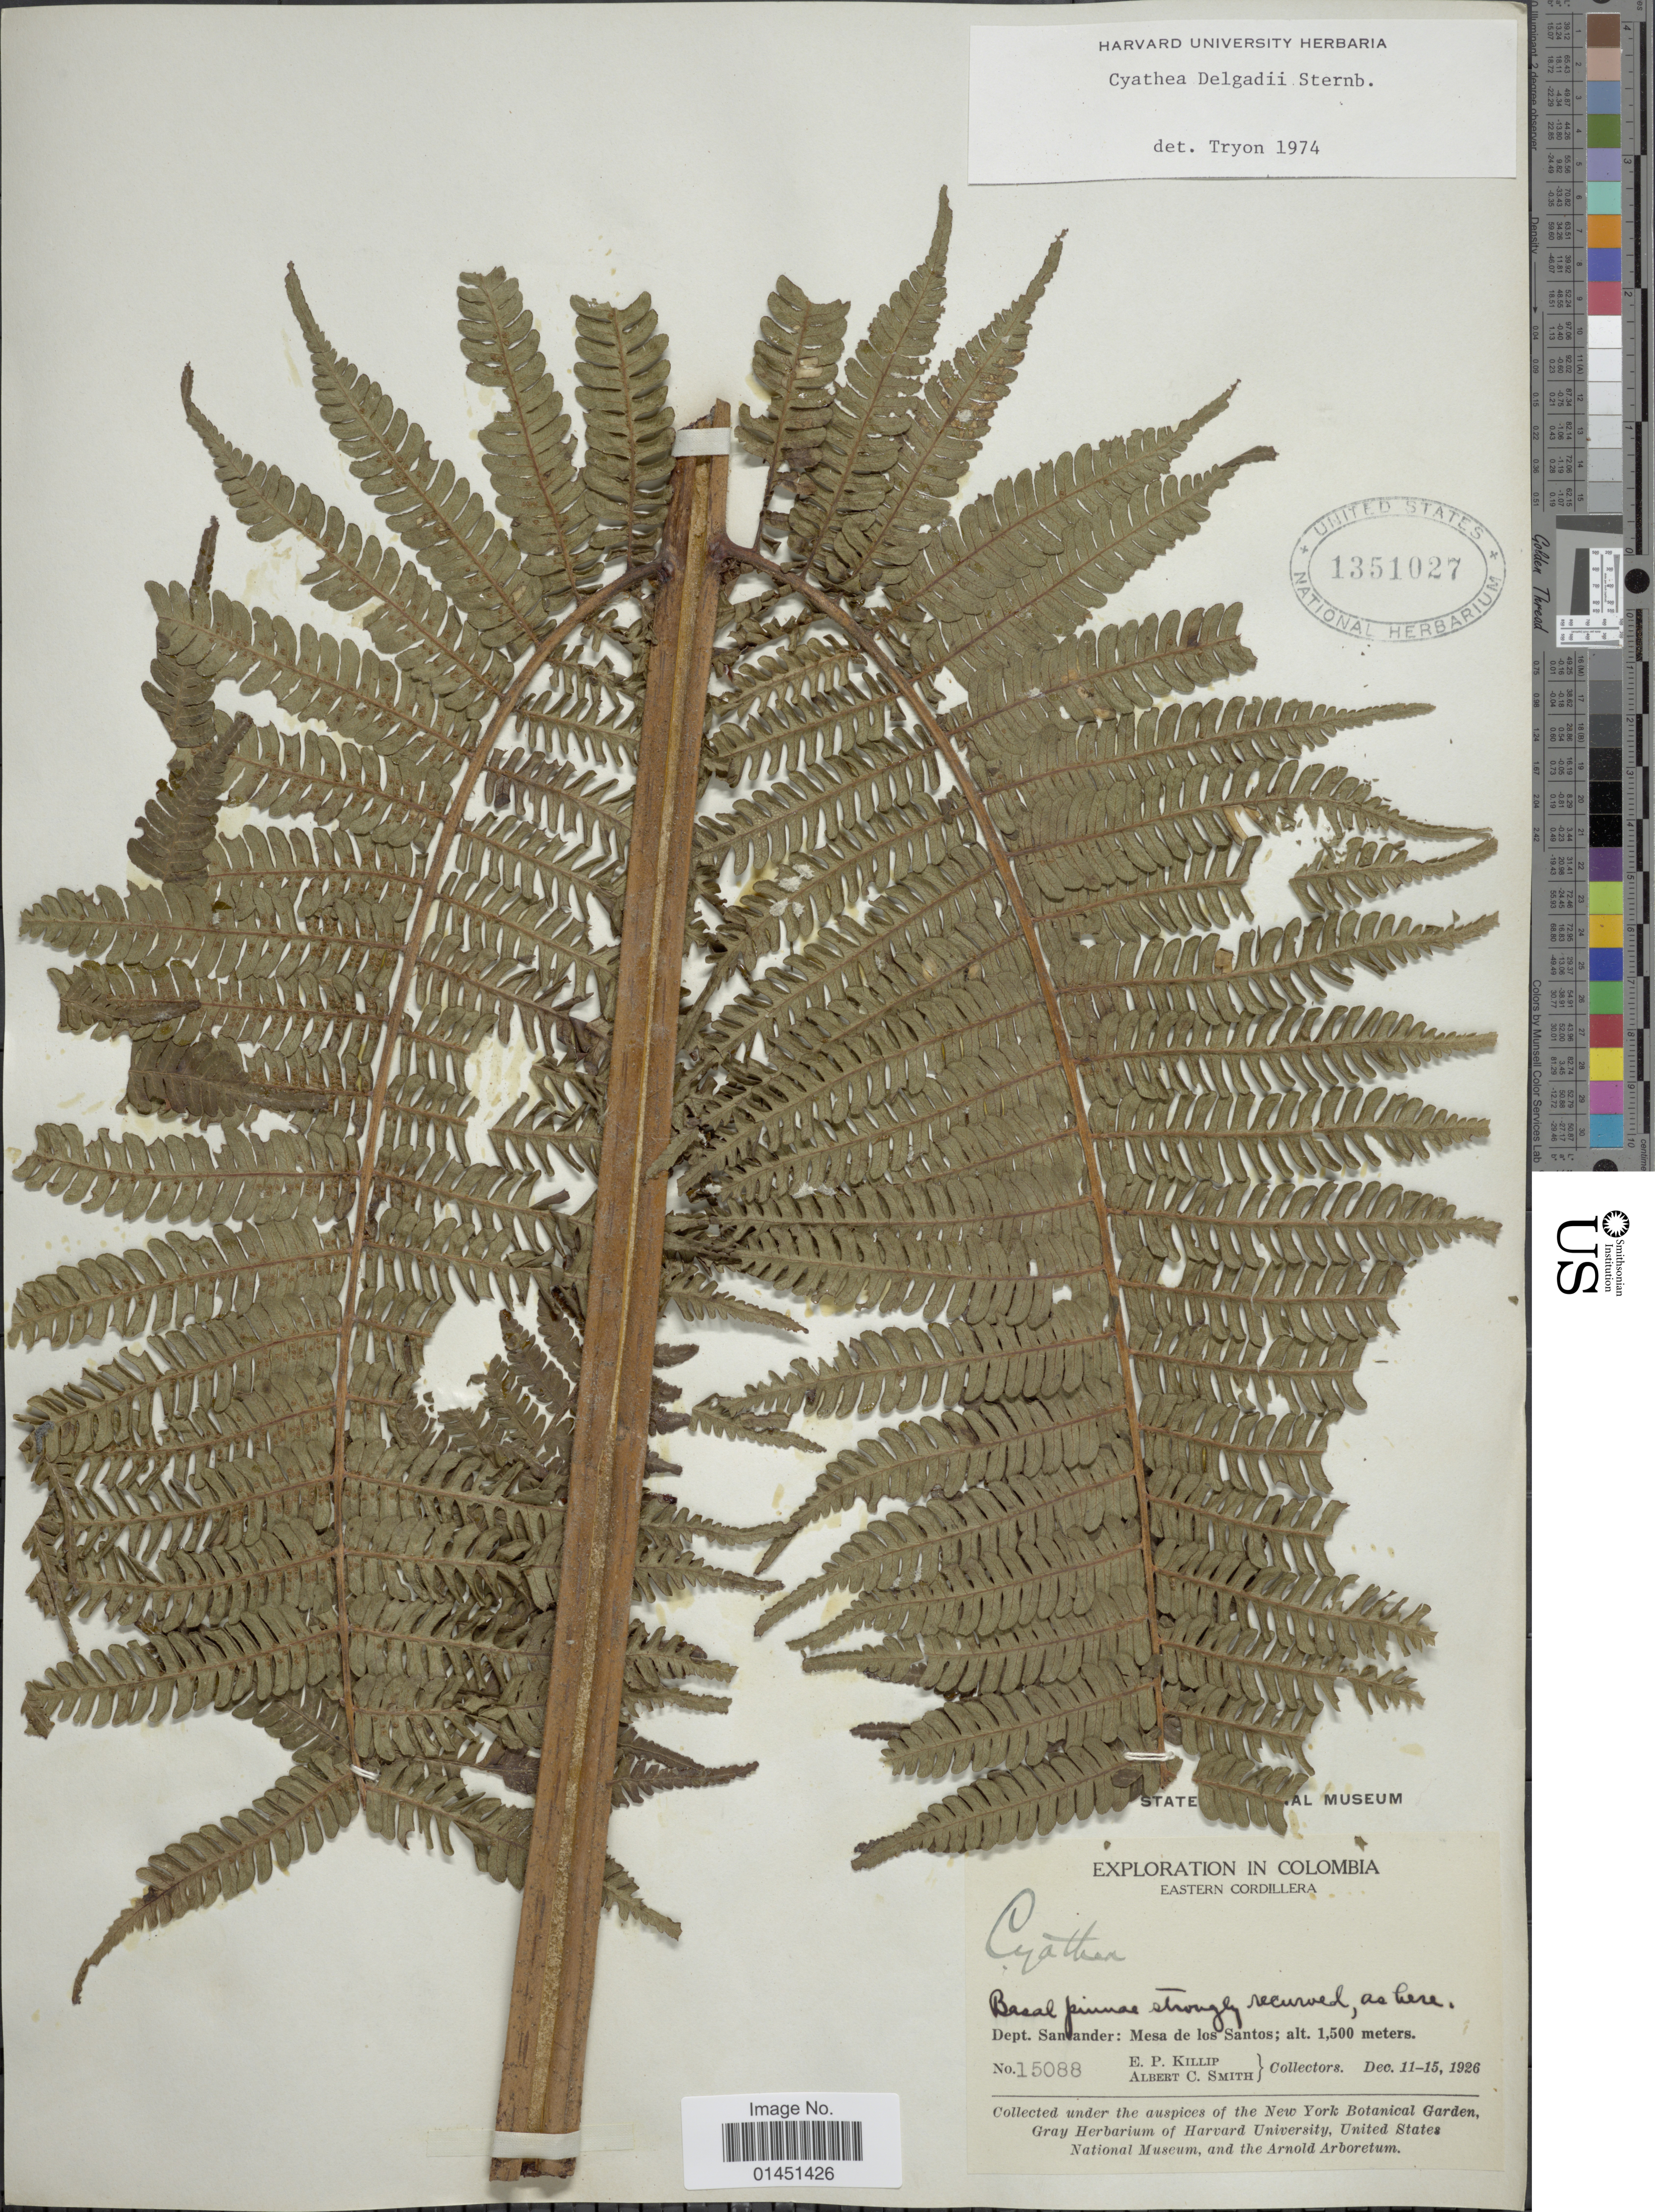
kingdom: Plantae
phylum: Tracheophyta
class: Polypodiopsida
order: Cyatheales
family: Cyatheaceae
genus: Cyathea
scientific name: Cyathea delgadii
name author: Pohl ex Sternb.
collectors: E. P. Killip & A. C. Smith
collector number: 15088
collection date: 1926-12-11/1926-12-15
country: Colombia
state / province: Santander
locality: Eastern Cordillera, Mesa de los Santos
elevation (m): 1500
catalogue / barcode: US 1351027